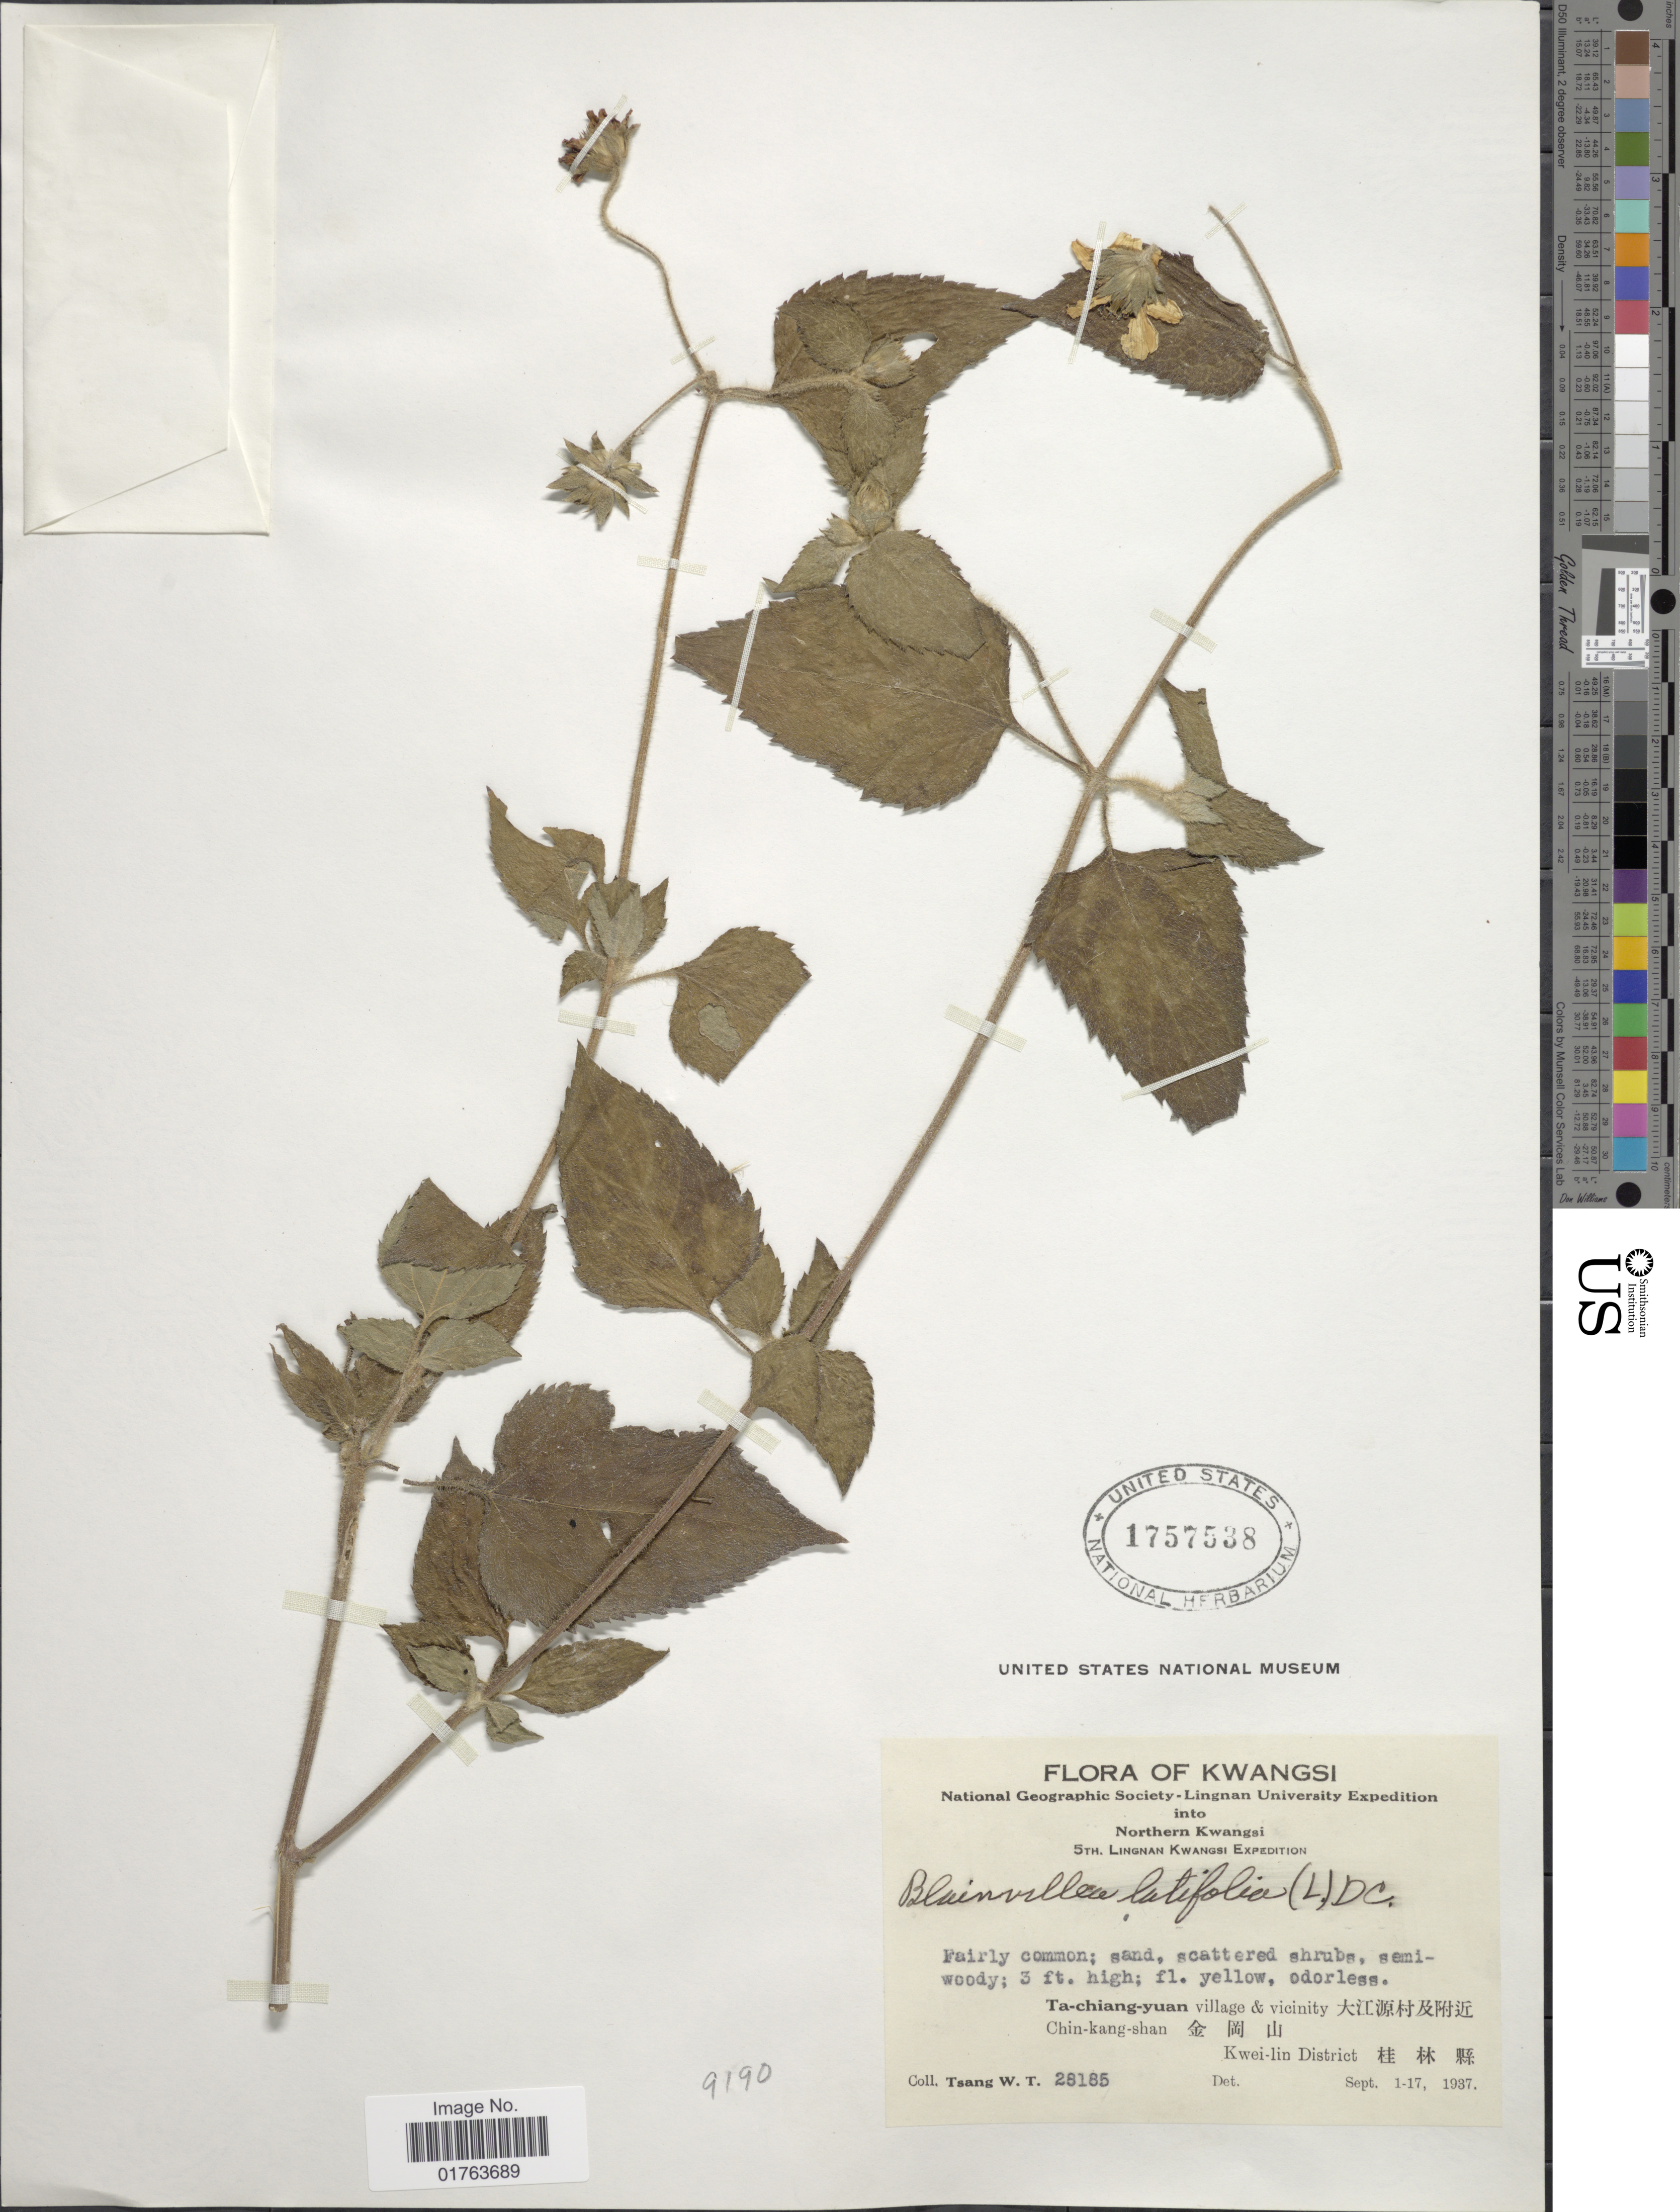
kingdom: Plantae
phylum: Tracheophyta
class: Magnoliopsida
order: Asterales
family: Asteraceae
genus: Blainvillea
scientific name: Blainvillea latifolia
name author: (L.) DC.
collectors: W. T. Tsang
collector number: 28185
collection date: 1937-09-01/1937-09-17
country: China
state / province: Guangxi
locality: Ta-chiang-yuan village & vicinity, Chin-kang-shan, Kwei-lin District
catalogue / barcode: US 1757538